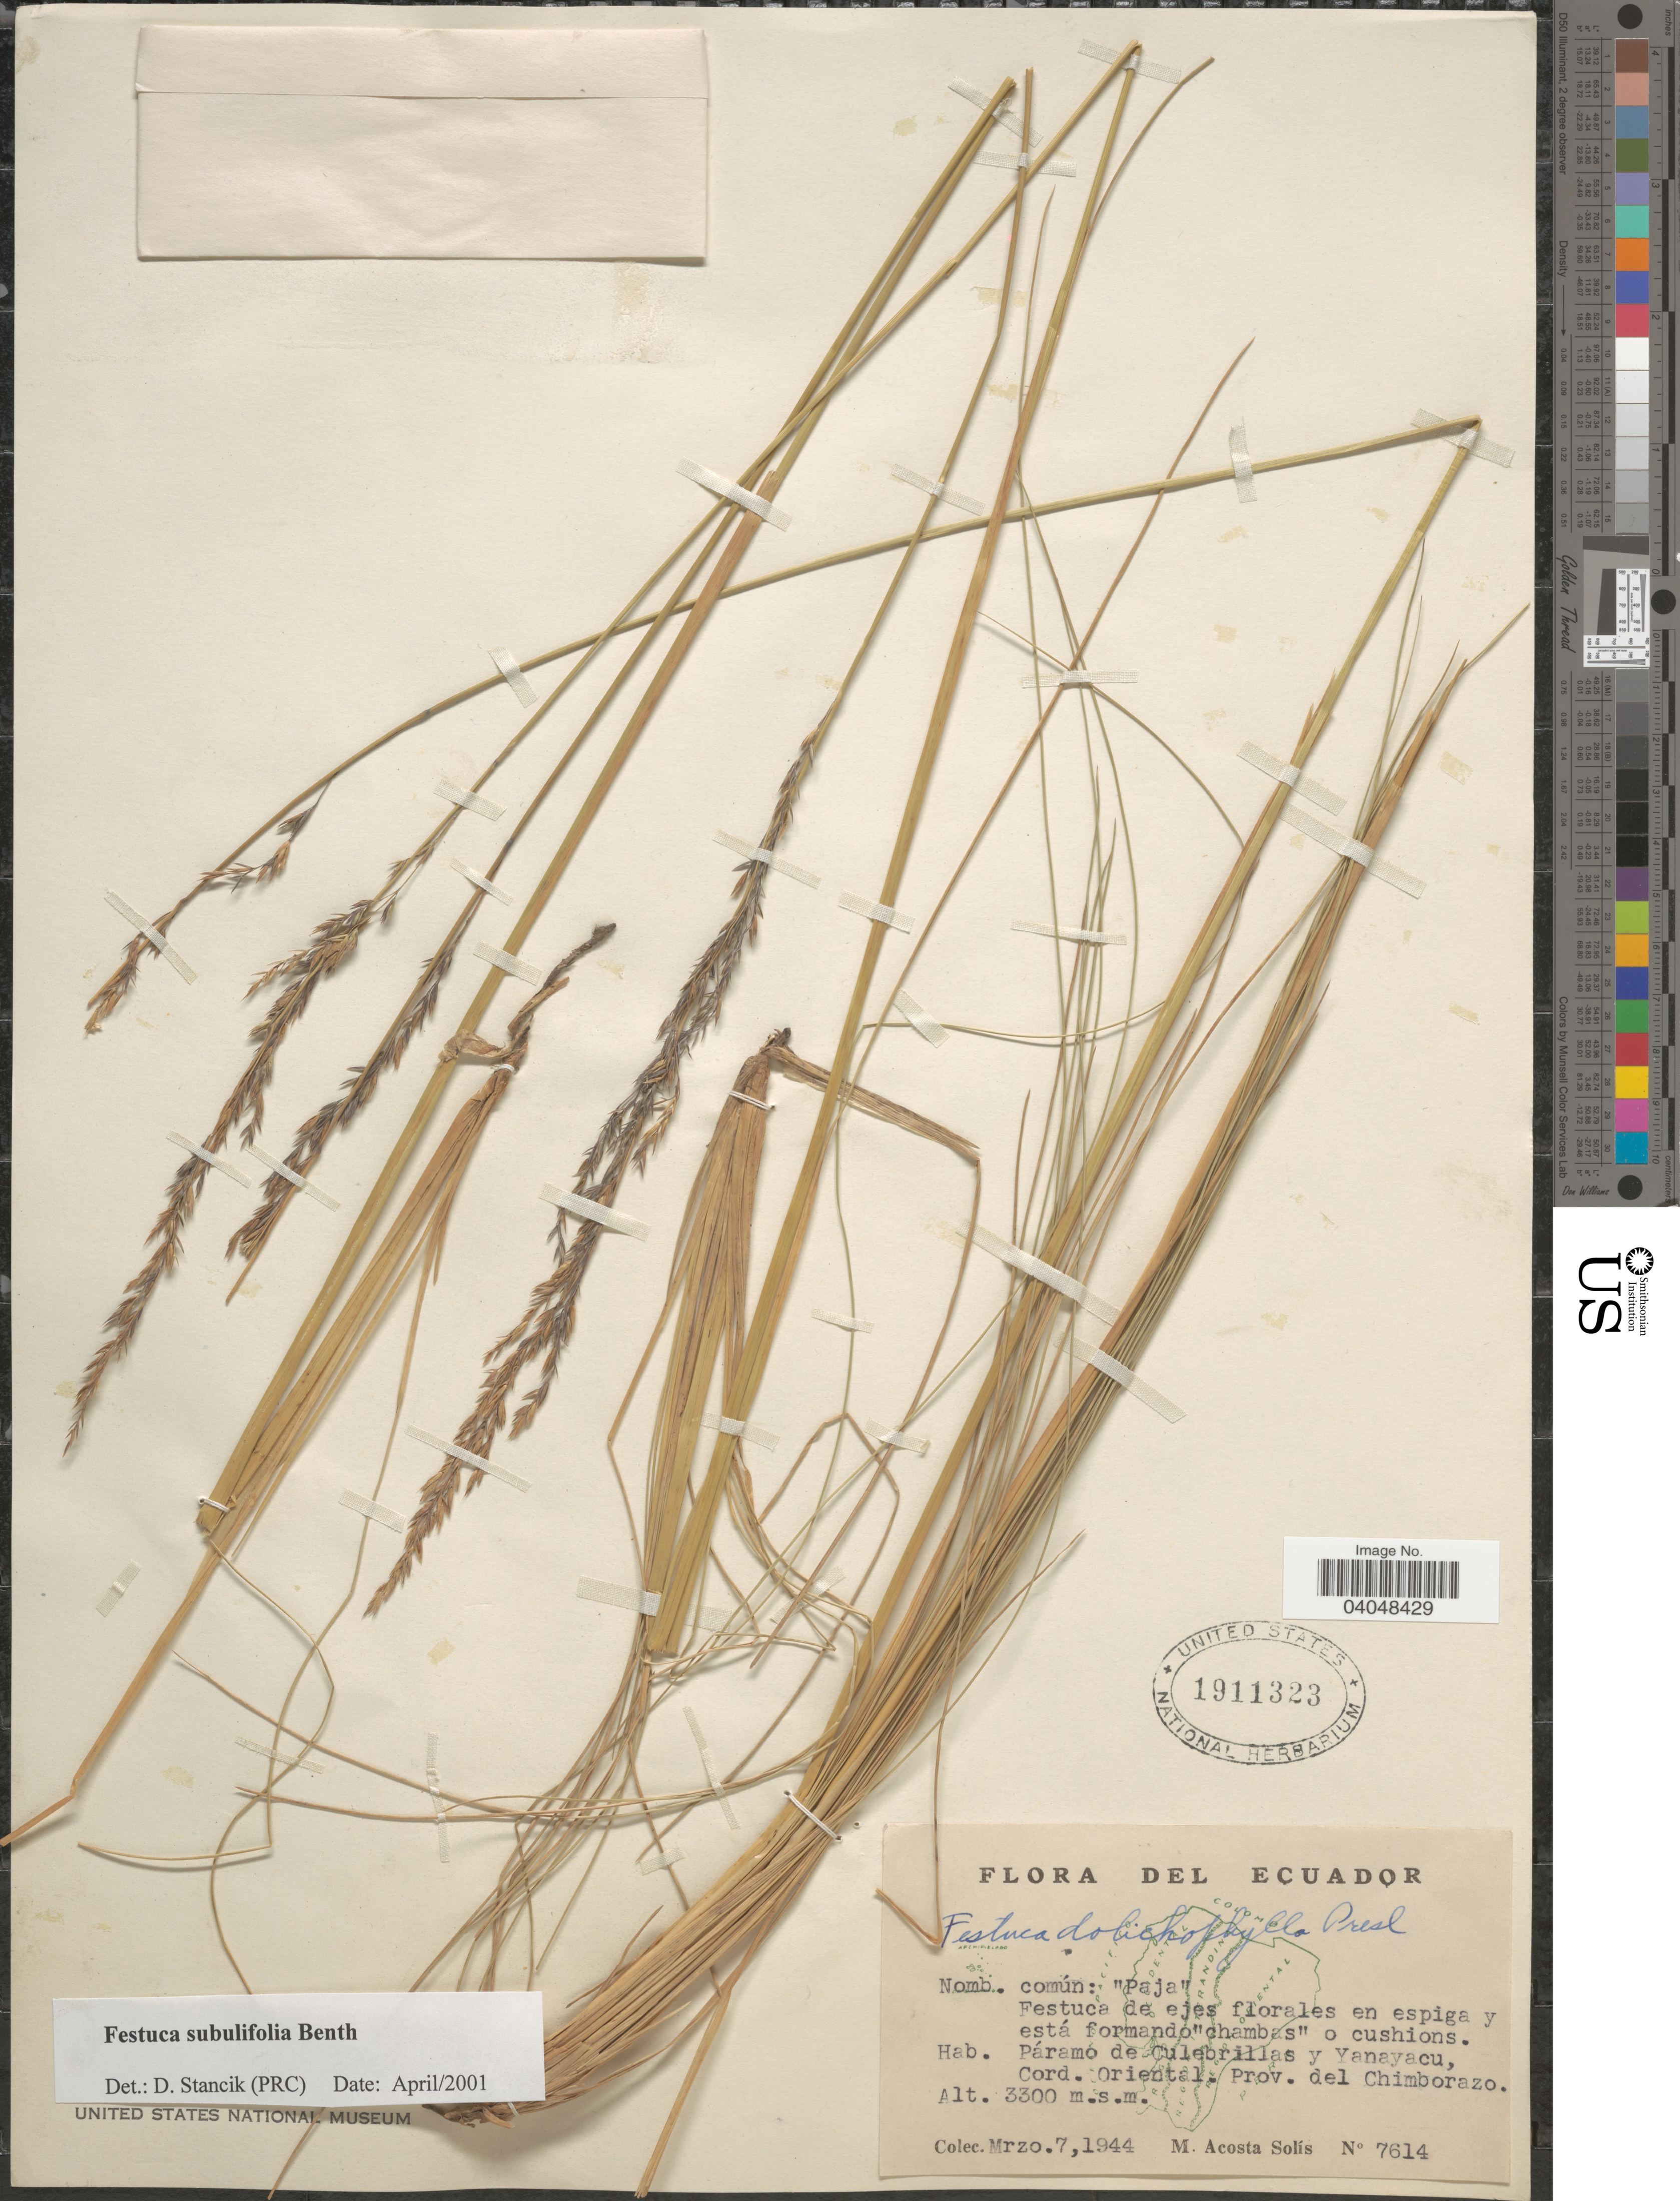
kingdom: Plantae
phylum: Tracheophyta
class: Liliopsida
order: Poales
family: Poaceae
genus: Festuca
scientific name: Festuca subulifolia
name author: Benth.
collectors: M. Acosta Solis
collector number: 7614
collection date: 1944-03-07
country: Ecuador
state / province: Chimborazo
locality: Páramo de Culebrillas y Yanayacu, Cord. Oriental.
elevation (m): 3300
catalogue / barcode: US 1911323